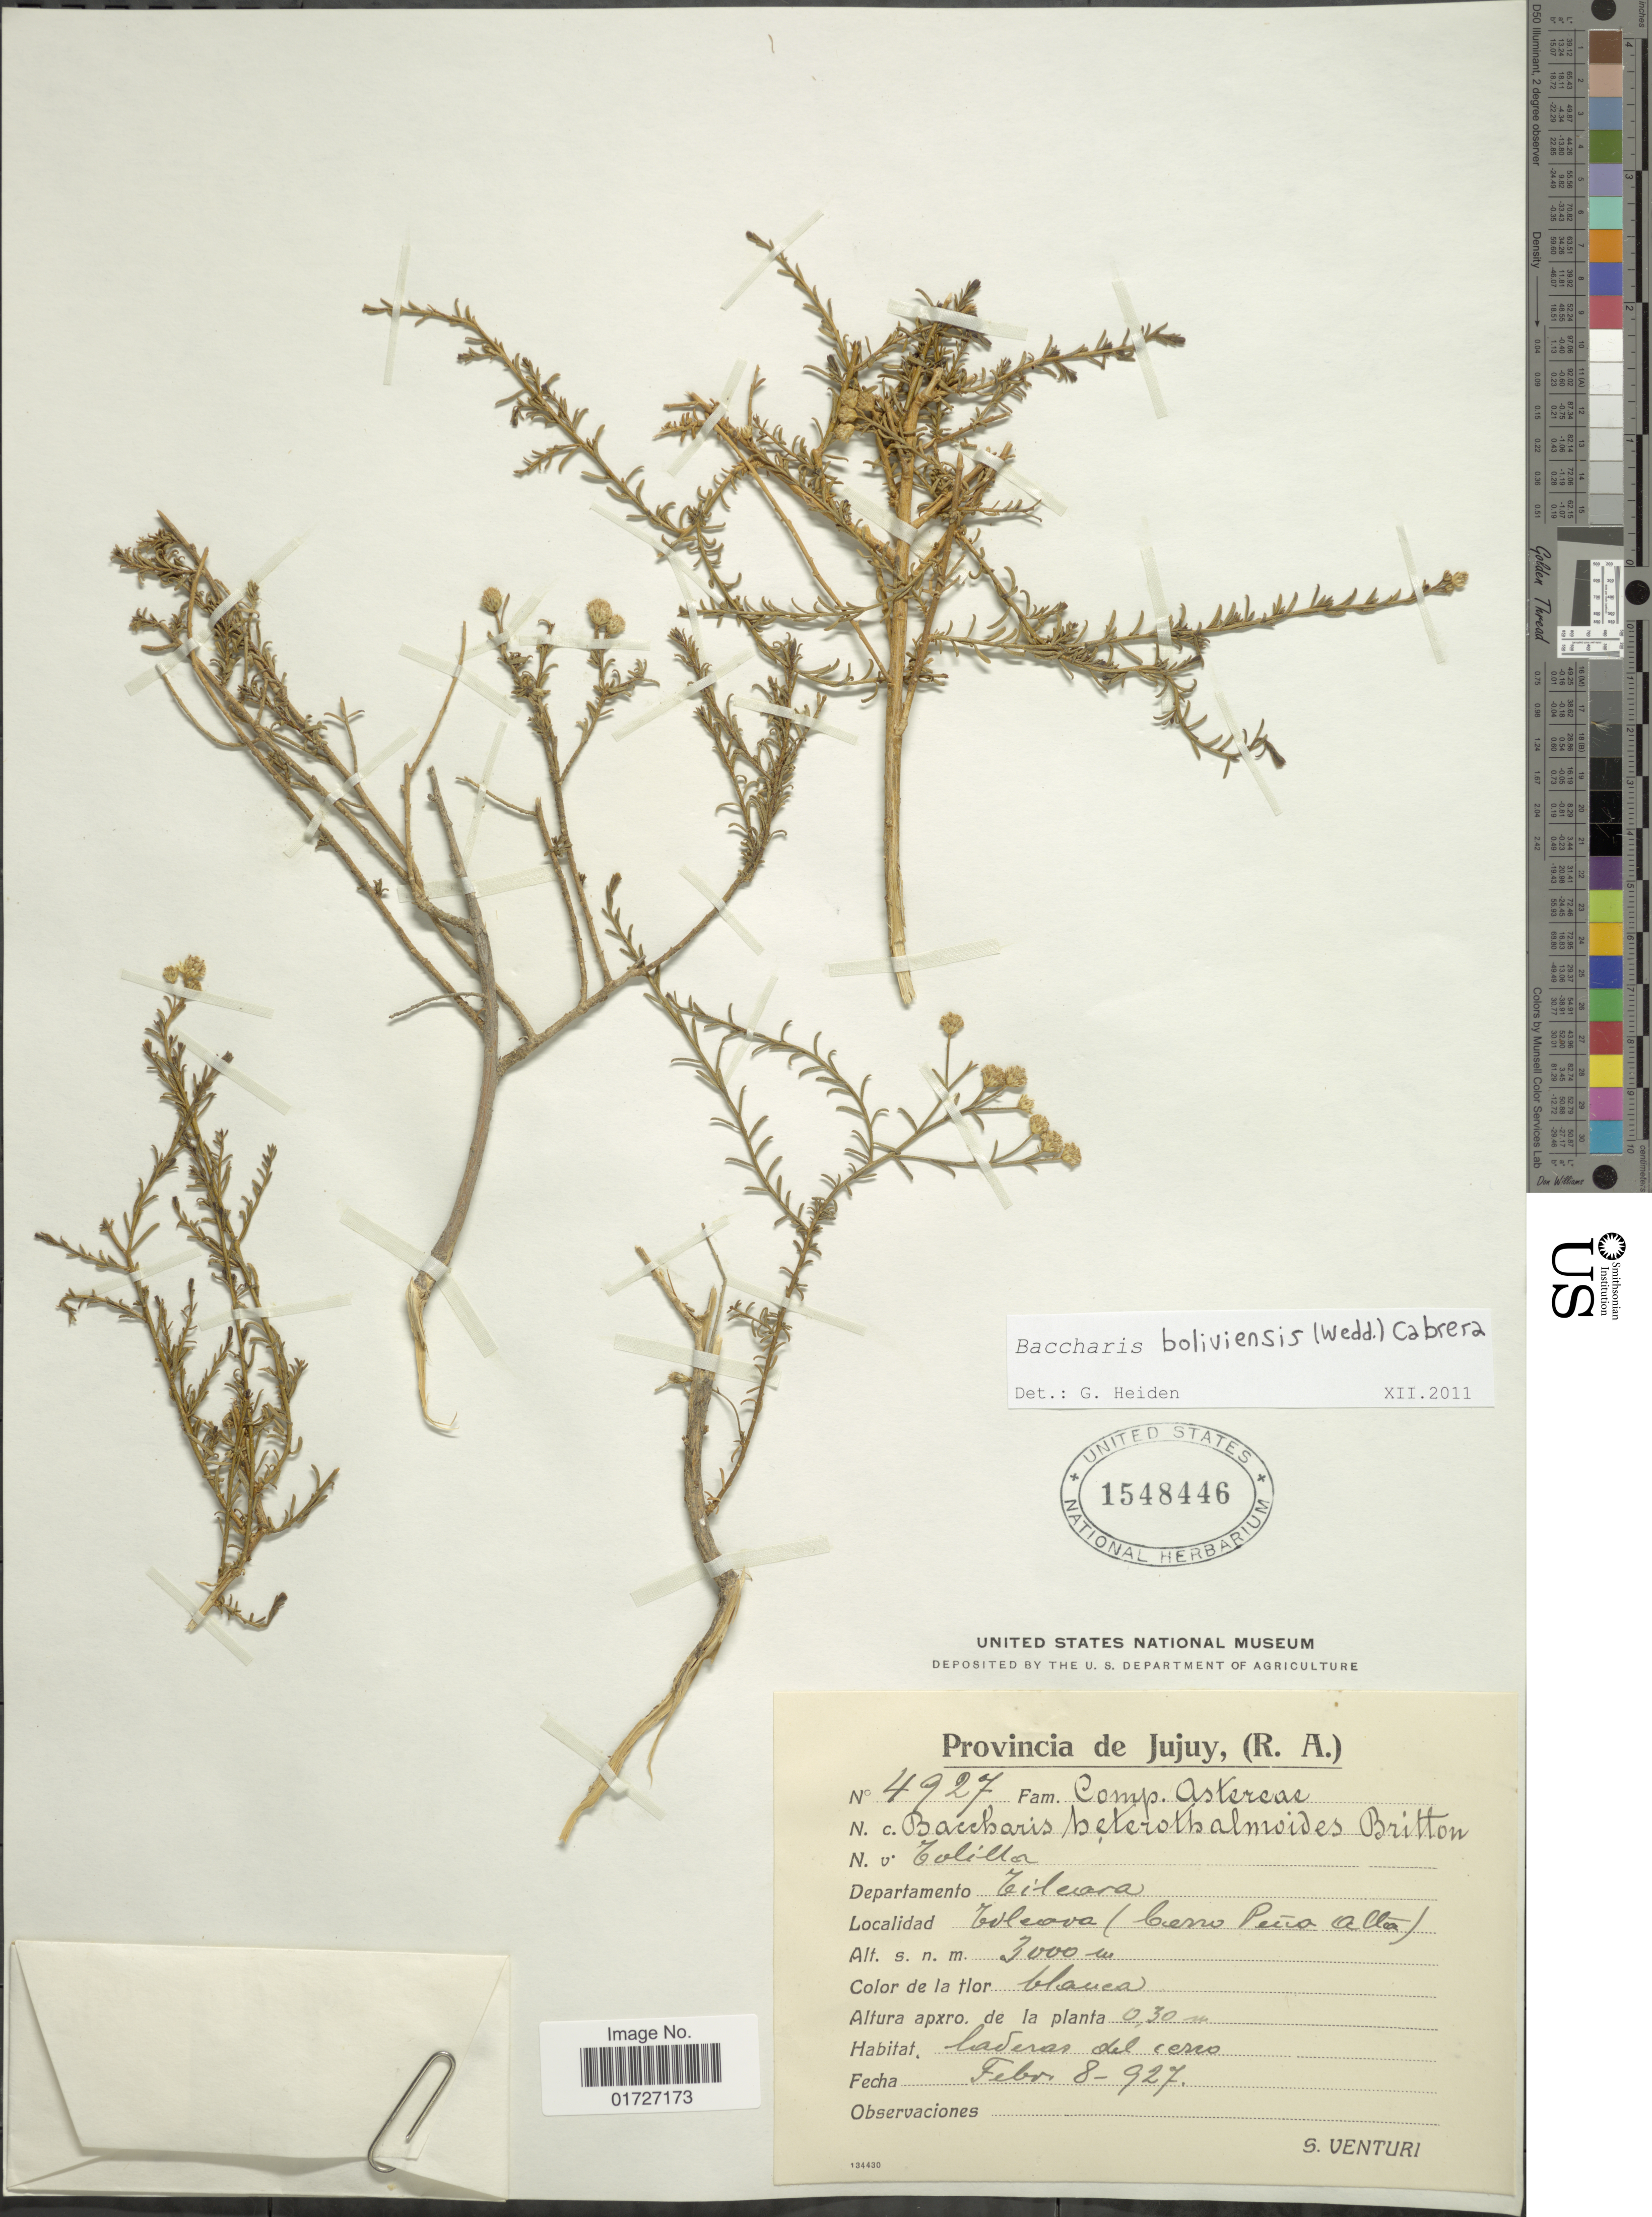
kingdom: Plantae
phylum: Tracheophyta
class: Magnoliopsida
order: Asterales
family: Asteraceae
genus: Baccharis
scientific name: Baccharis bolivensis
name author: (Wedd.) Cabrera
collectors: S. Venturi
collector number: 4927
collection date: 1927-02-08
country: Argentina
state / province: Jujuy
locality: Departamento Tilcara, Tilcara (Cerro Pena Alta)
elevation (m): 3000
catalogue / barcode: US 1548446